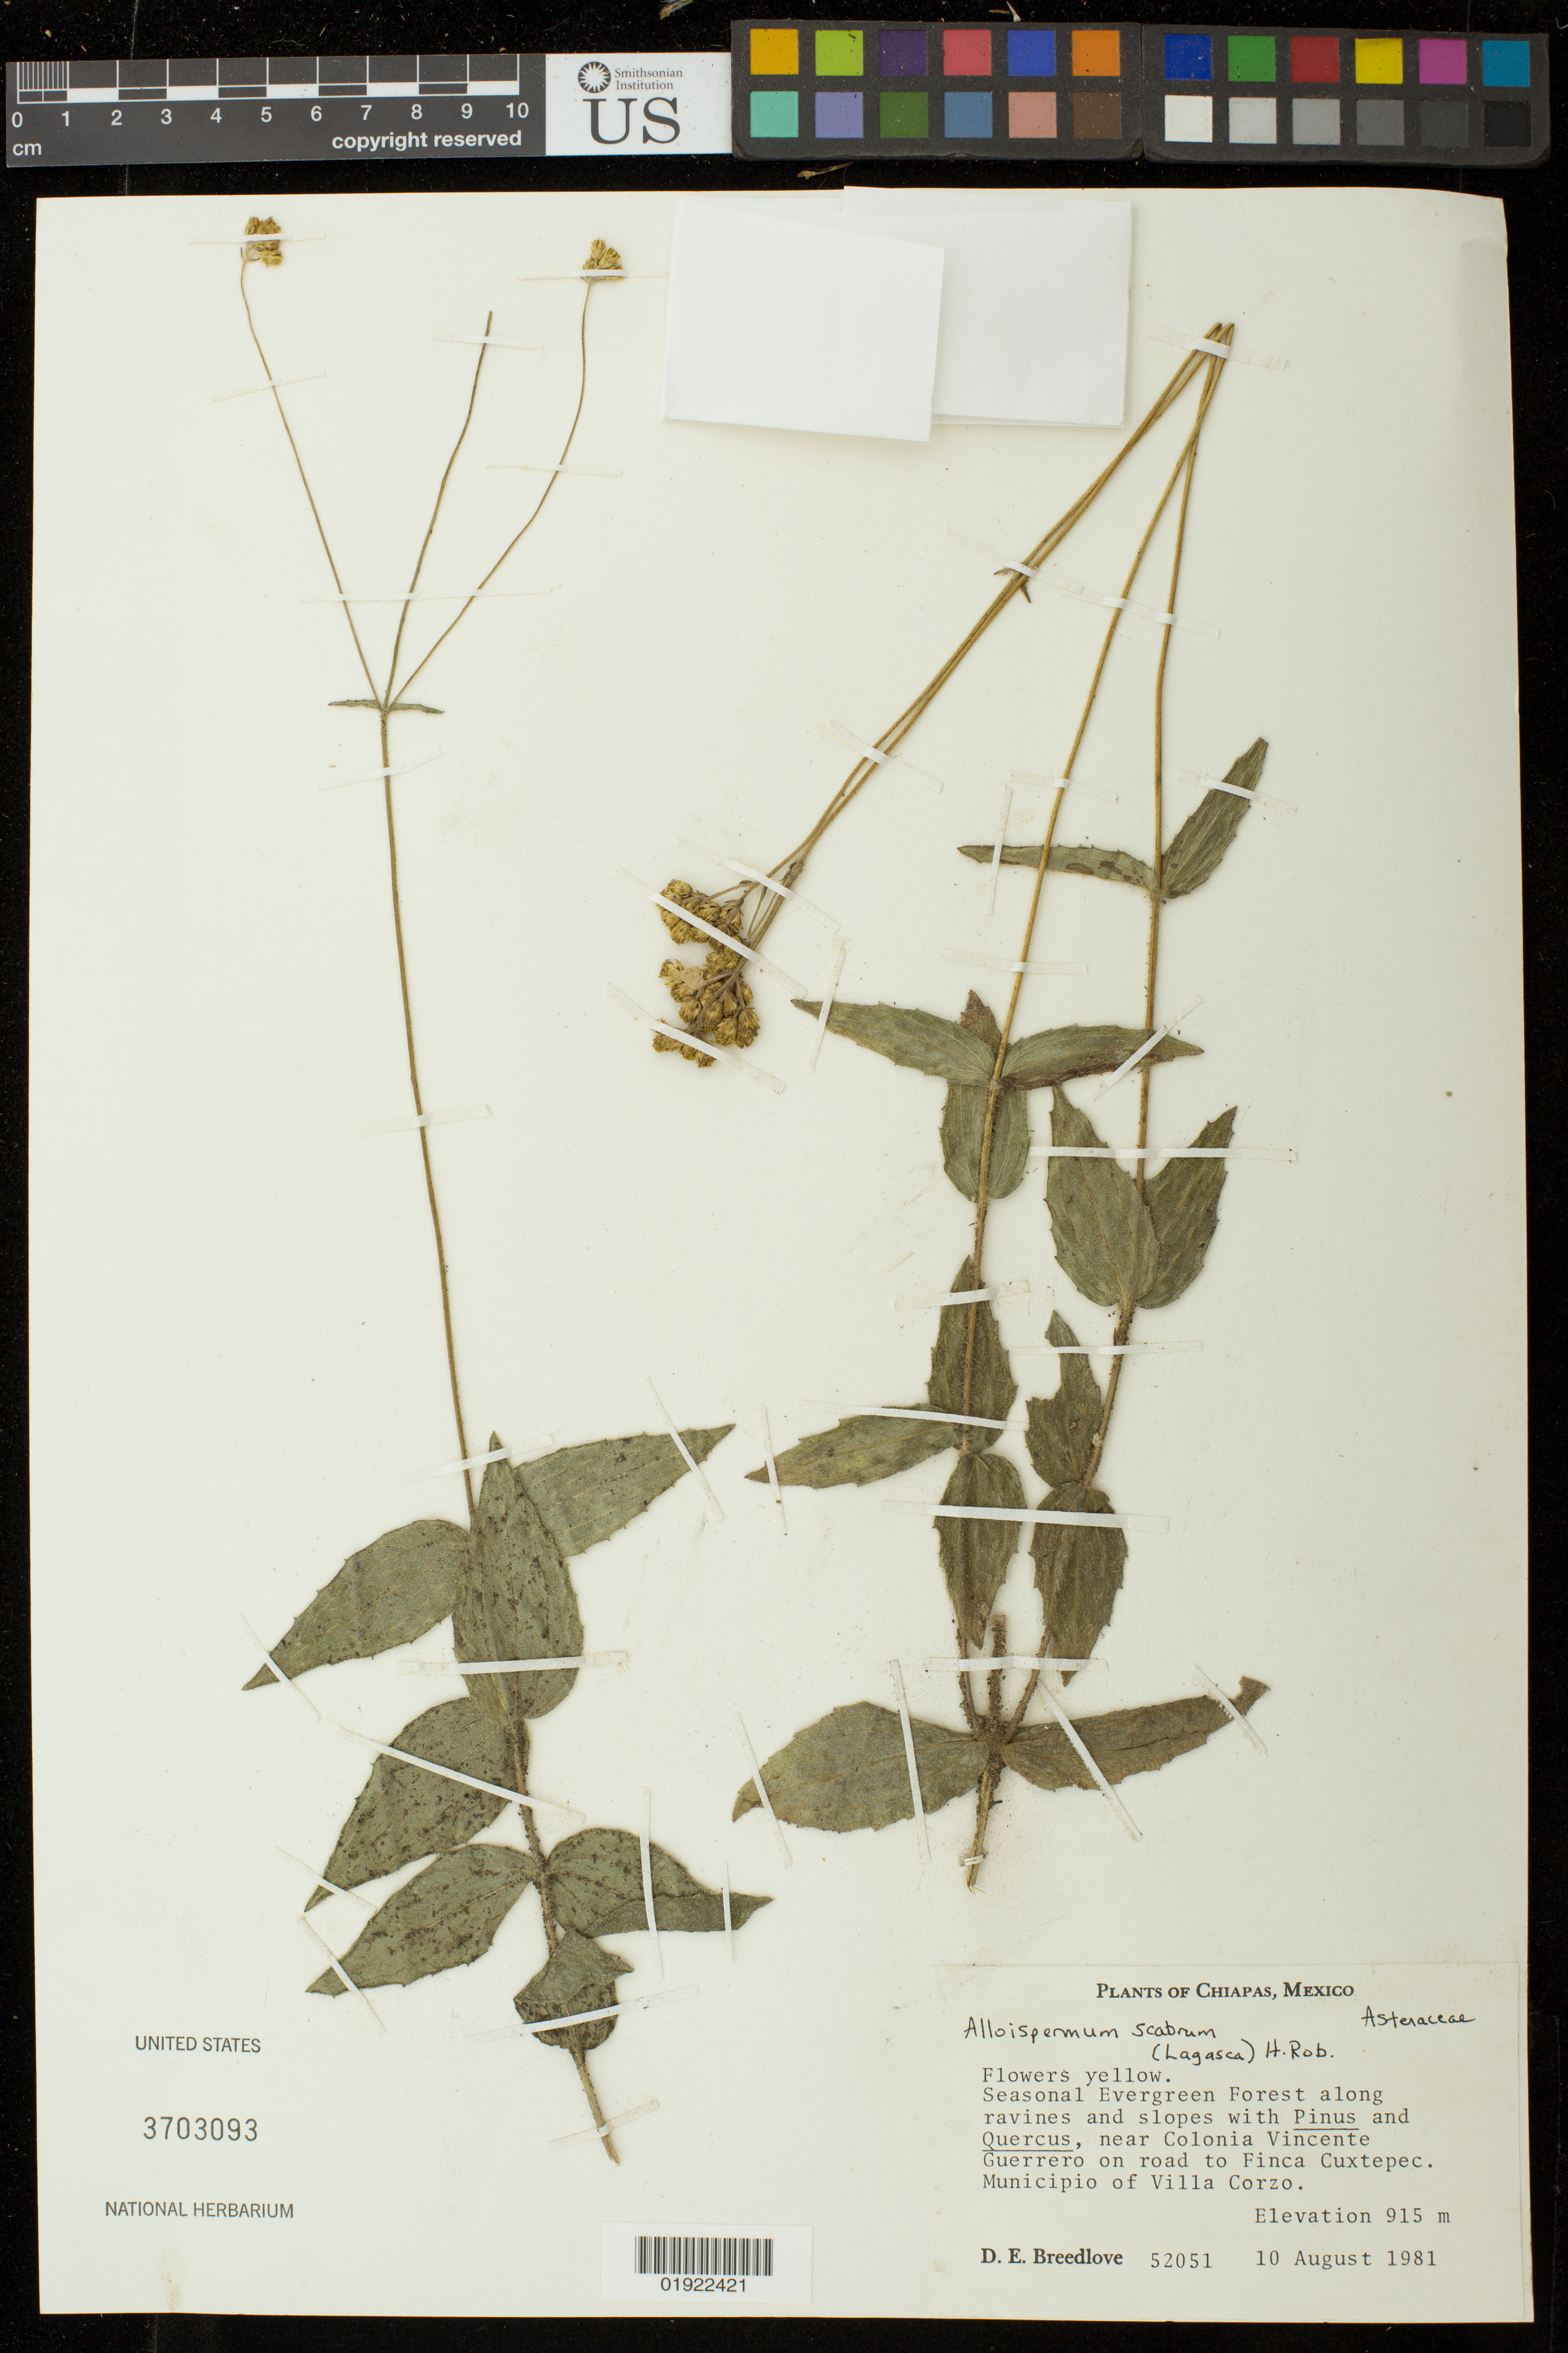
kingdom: Plantae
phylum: Tracheophyta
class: Magnoliopsida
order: Asterales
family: Asteraceae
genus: Alloispermum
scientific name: Alloispermum scabrum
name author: (Lag.) H. Rob.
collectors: D. E. Breedlove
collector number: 52051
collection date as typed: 10 August 1981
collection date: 1981-08-10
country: Mexico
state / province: Chiapas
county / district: Villa Corzo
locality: near Colonia Vincente Guerrero on road to Finca Cuxtepec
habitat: seasonal evergreen forest along ravines and slopes with Pinus and Quercus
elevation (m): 915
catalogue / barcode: US 3703093